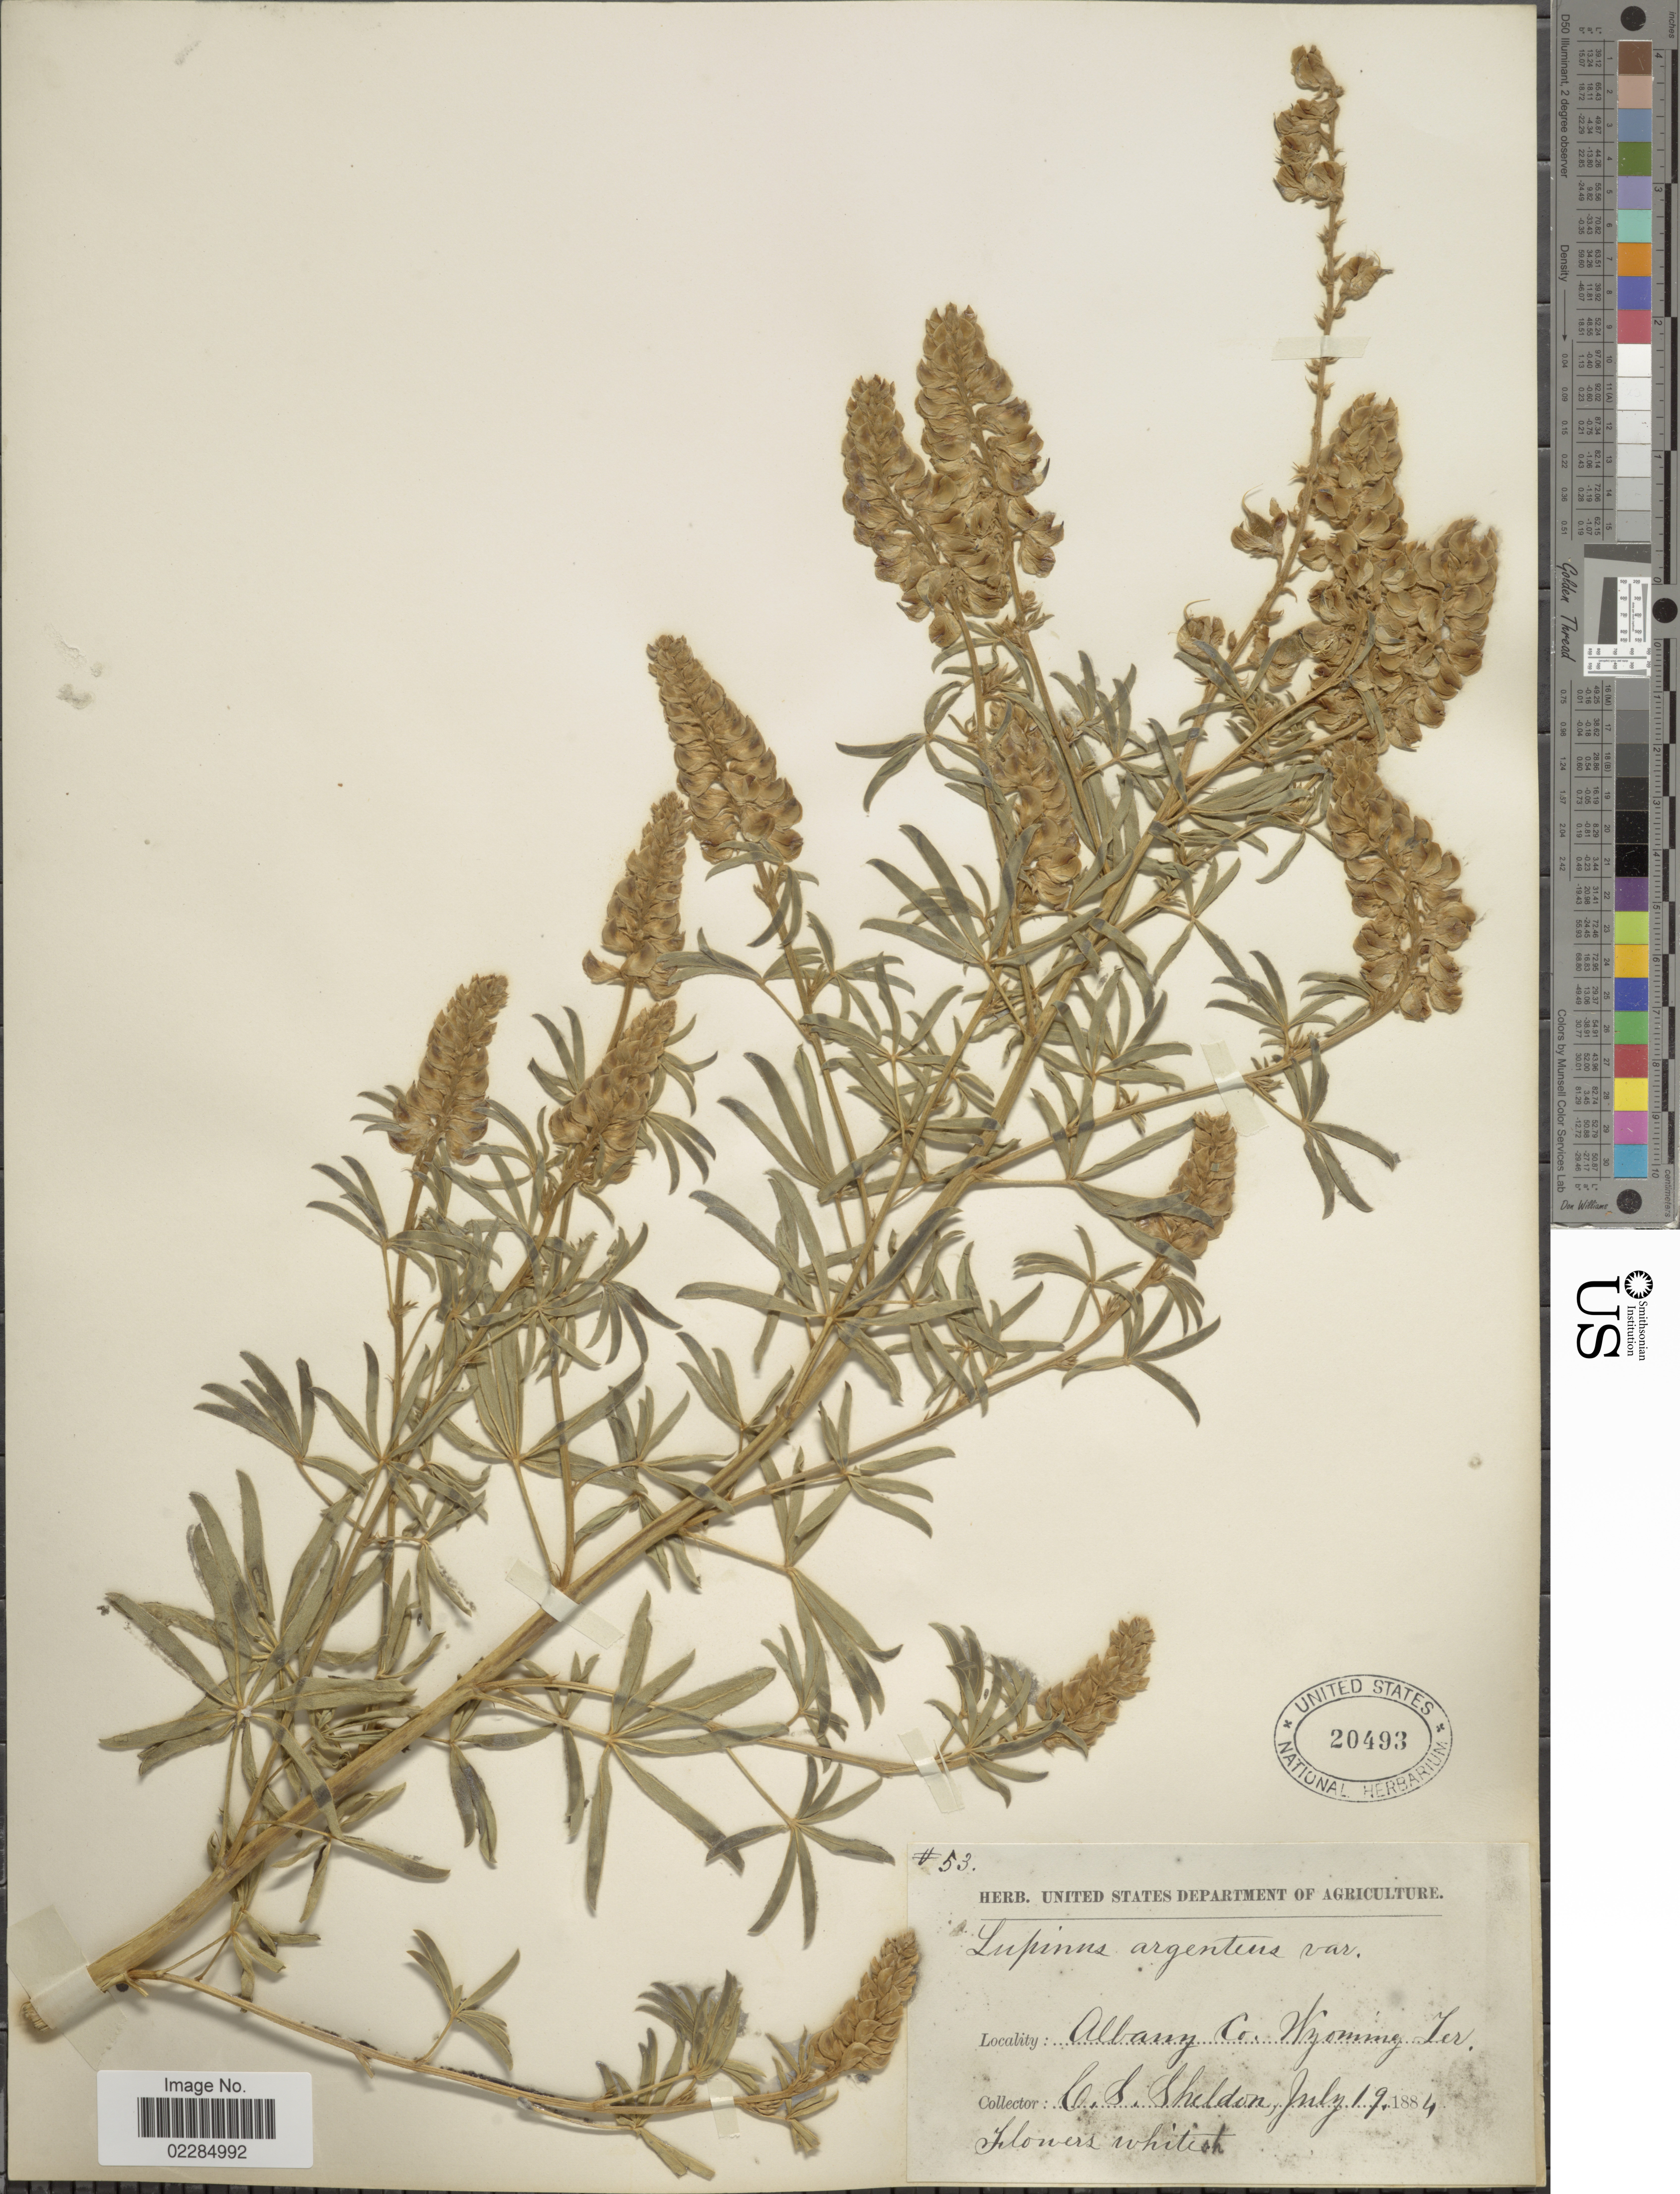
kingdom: Plantae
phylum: Tracheophyta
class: Magnoliopsida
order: Fabales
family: Fabaceae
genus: Lupinus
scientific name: Lupinus decumbens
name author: Torr.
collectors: C. S. Sheldon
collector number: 53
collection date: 1884-07-19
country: United States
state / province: Wyoming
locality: Albany Co., Wyoming Ter.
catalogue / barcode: US 20493